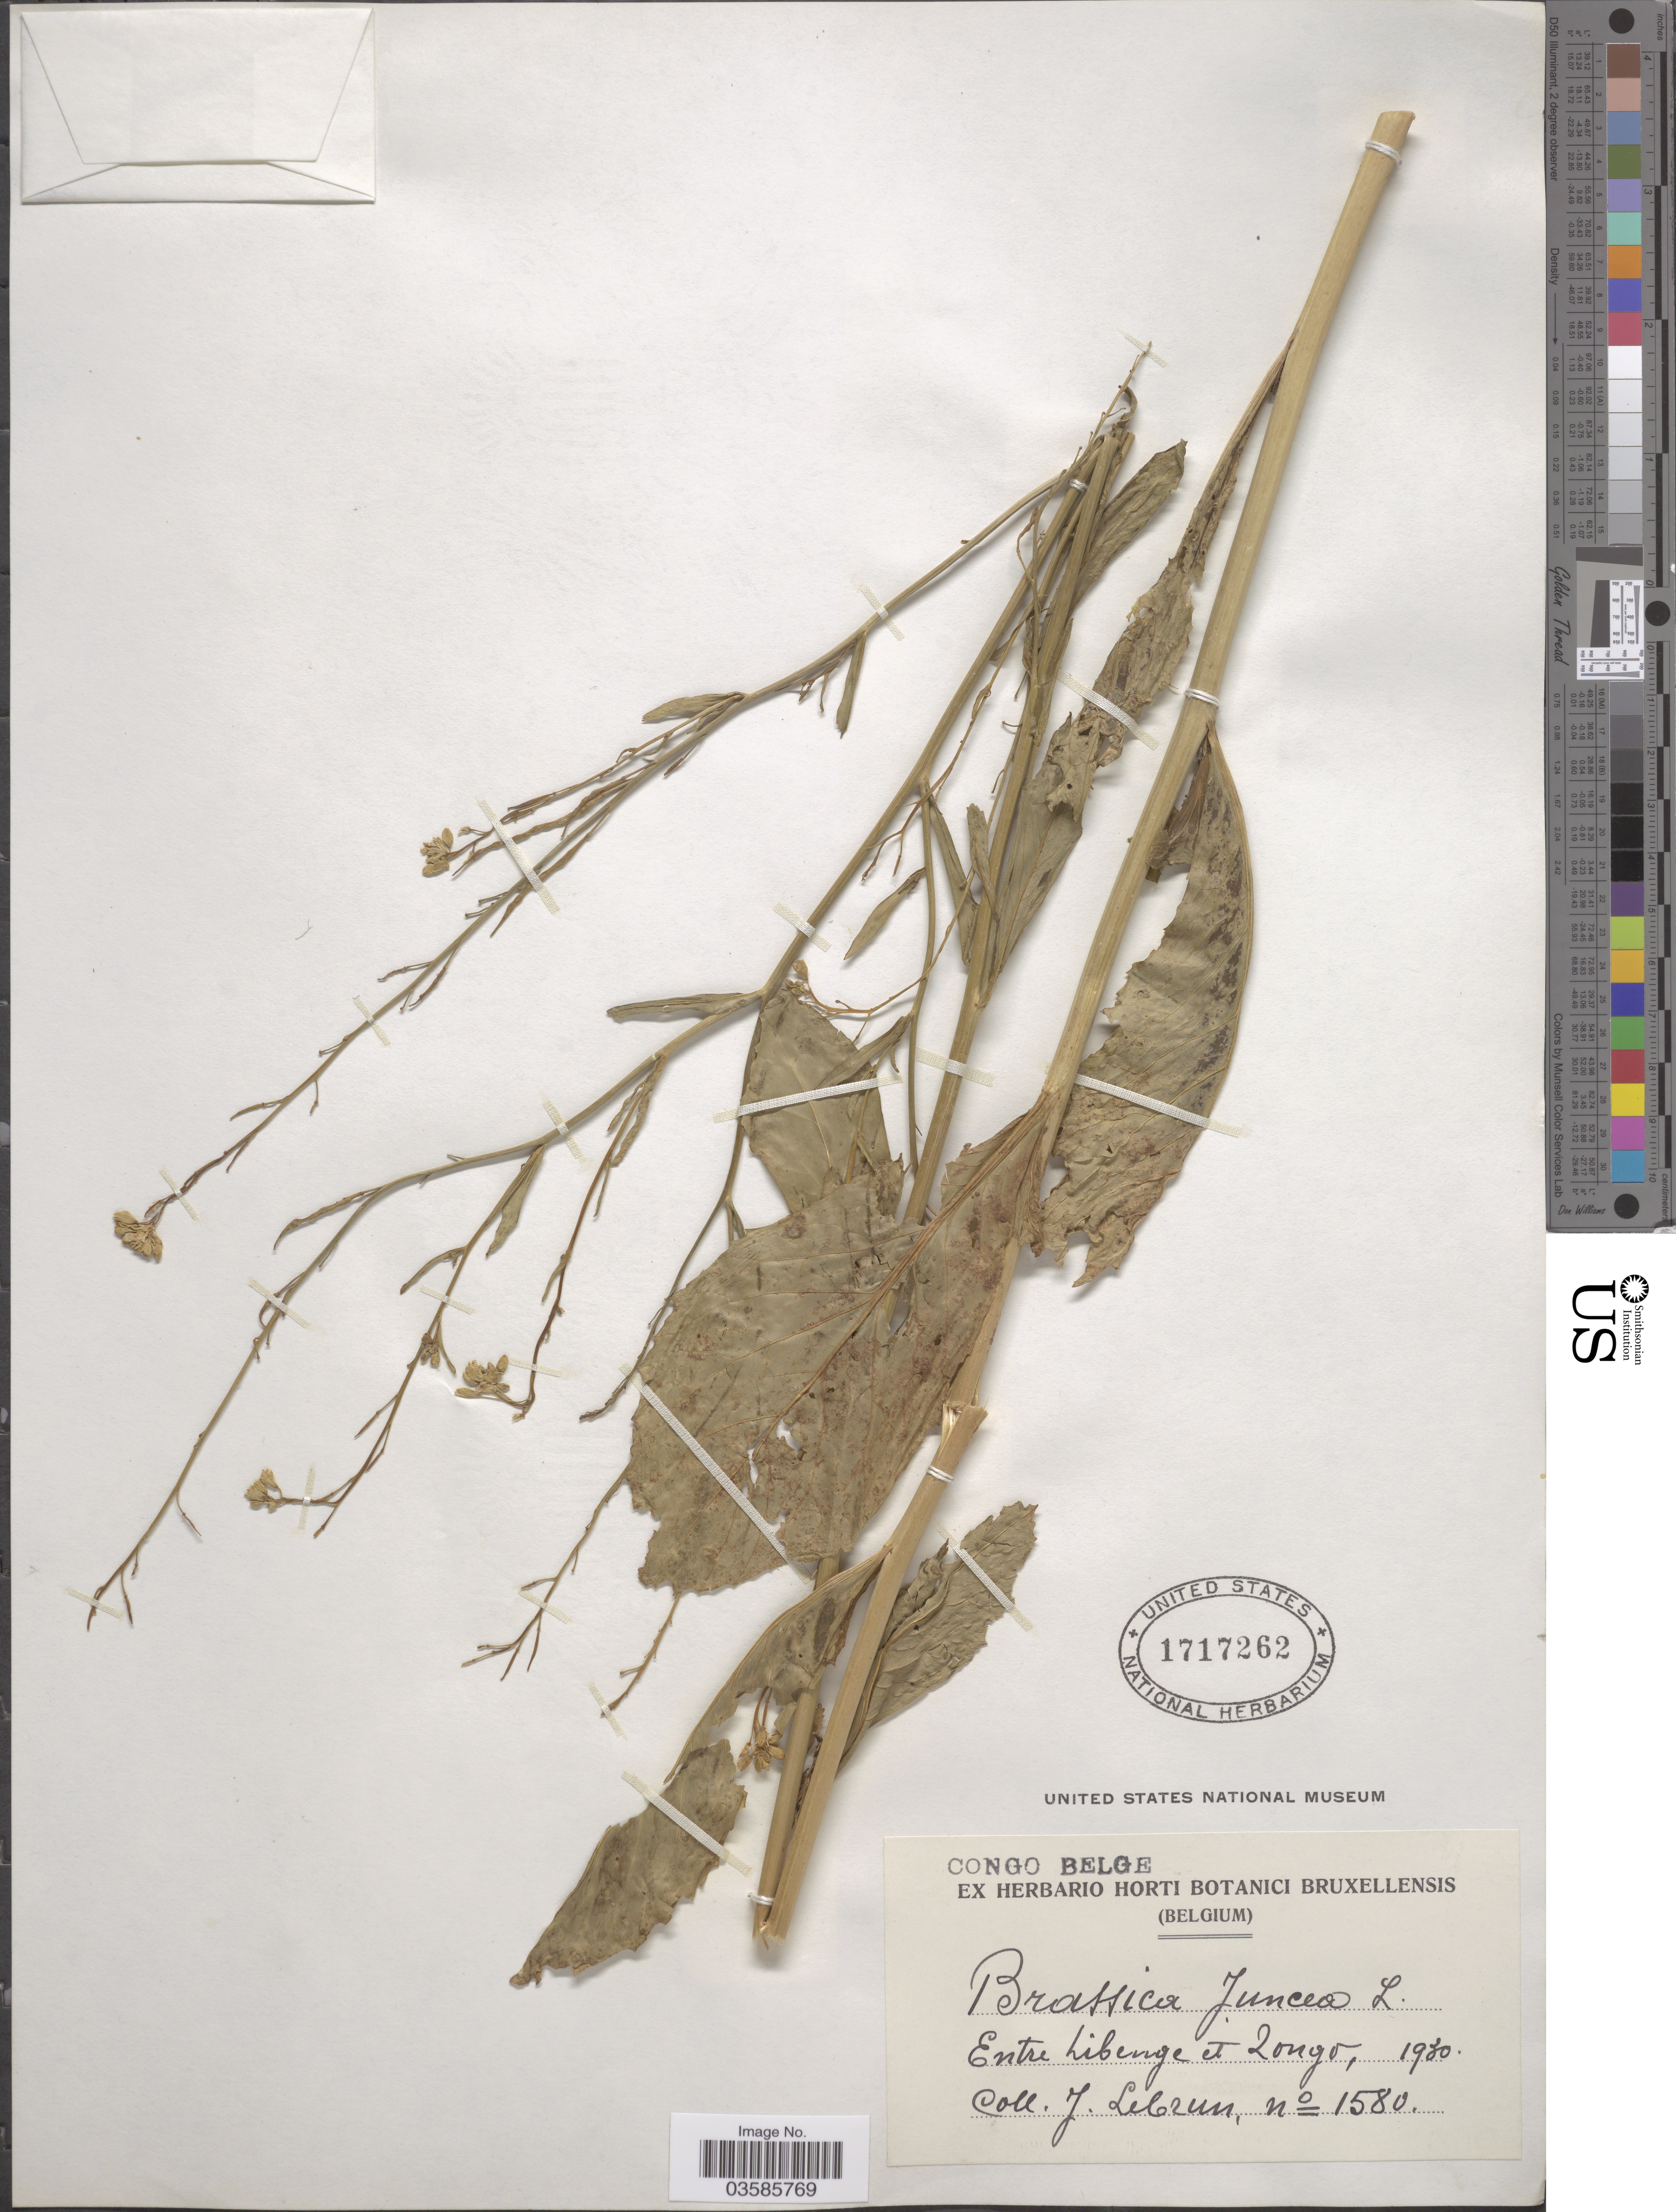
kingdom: Plantae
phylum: Tracheophyta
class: Magnoliopsida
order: Brassicales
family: Brassicaceae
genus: Brassica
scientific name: Brassica juncea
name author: (L.) Czern.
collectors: J. A. Lebrun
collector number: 1580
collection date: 1930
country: Congo, Democratic Republic of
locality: Congo Belge. Entre Libenge et Zongo.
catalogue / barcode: US 1717262